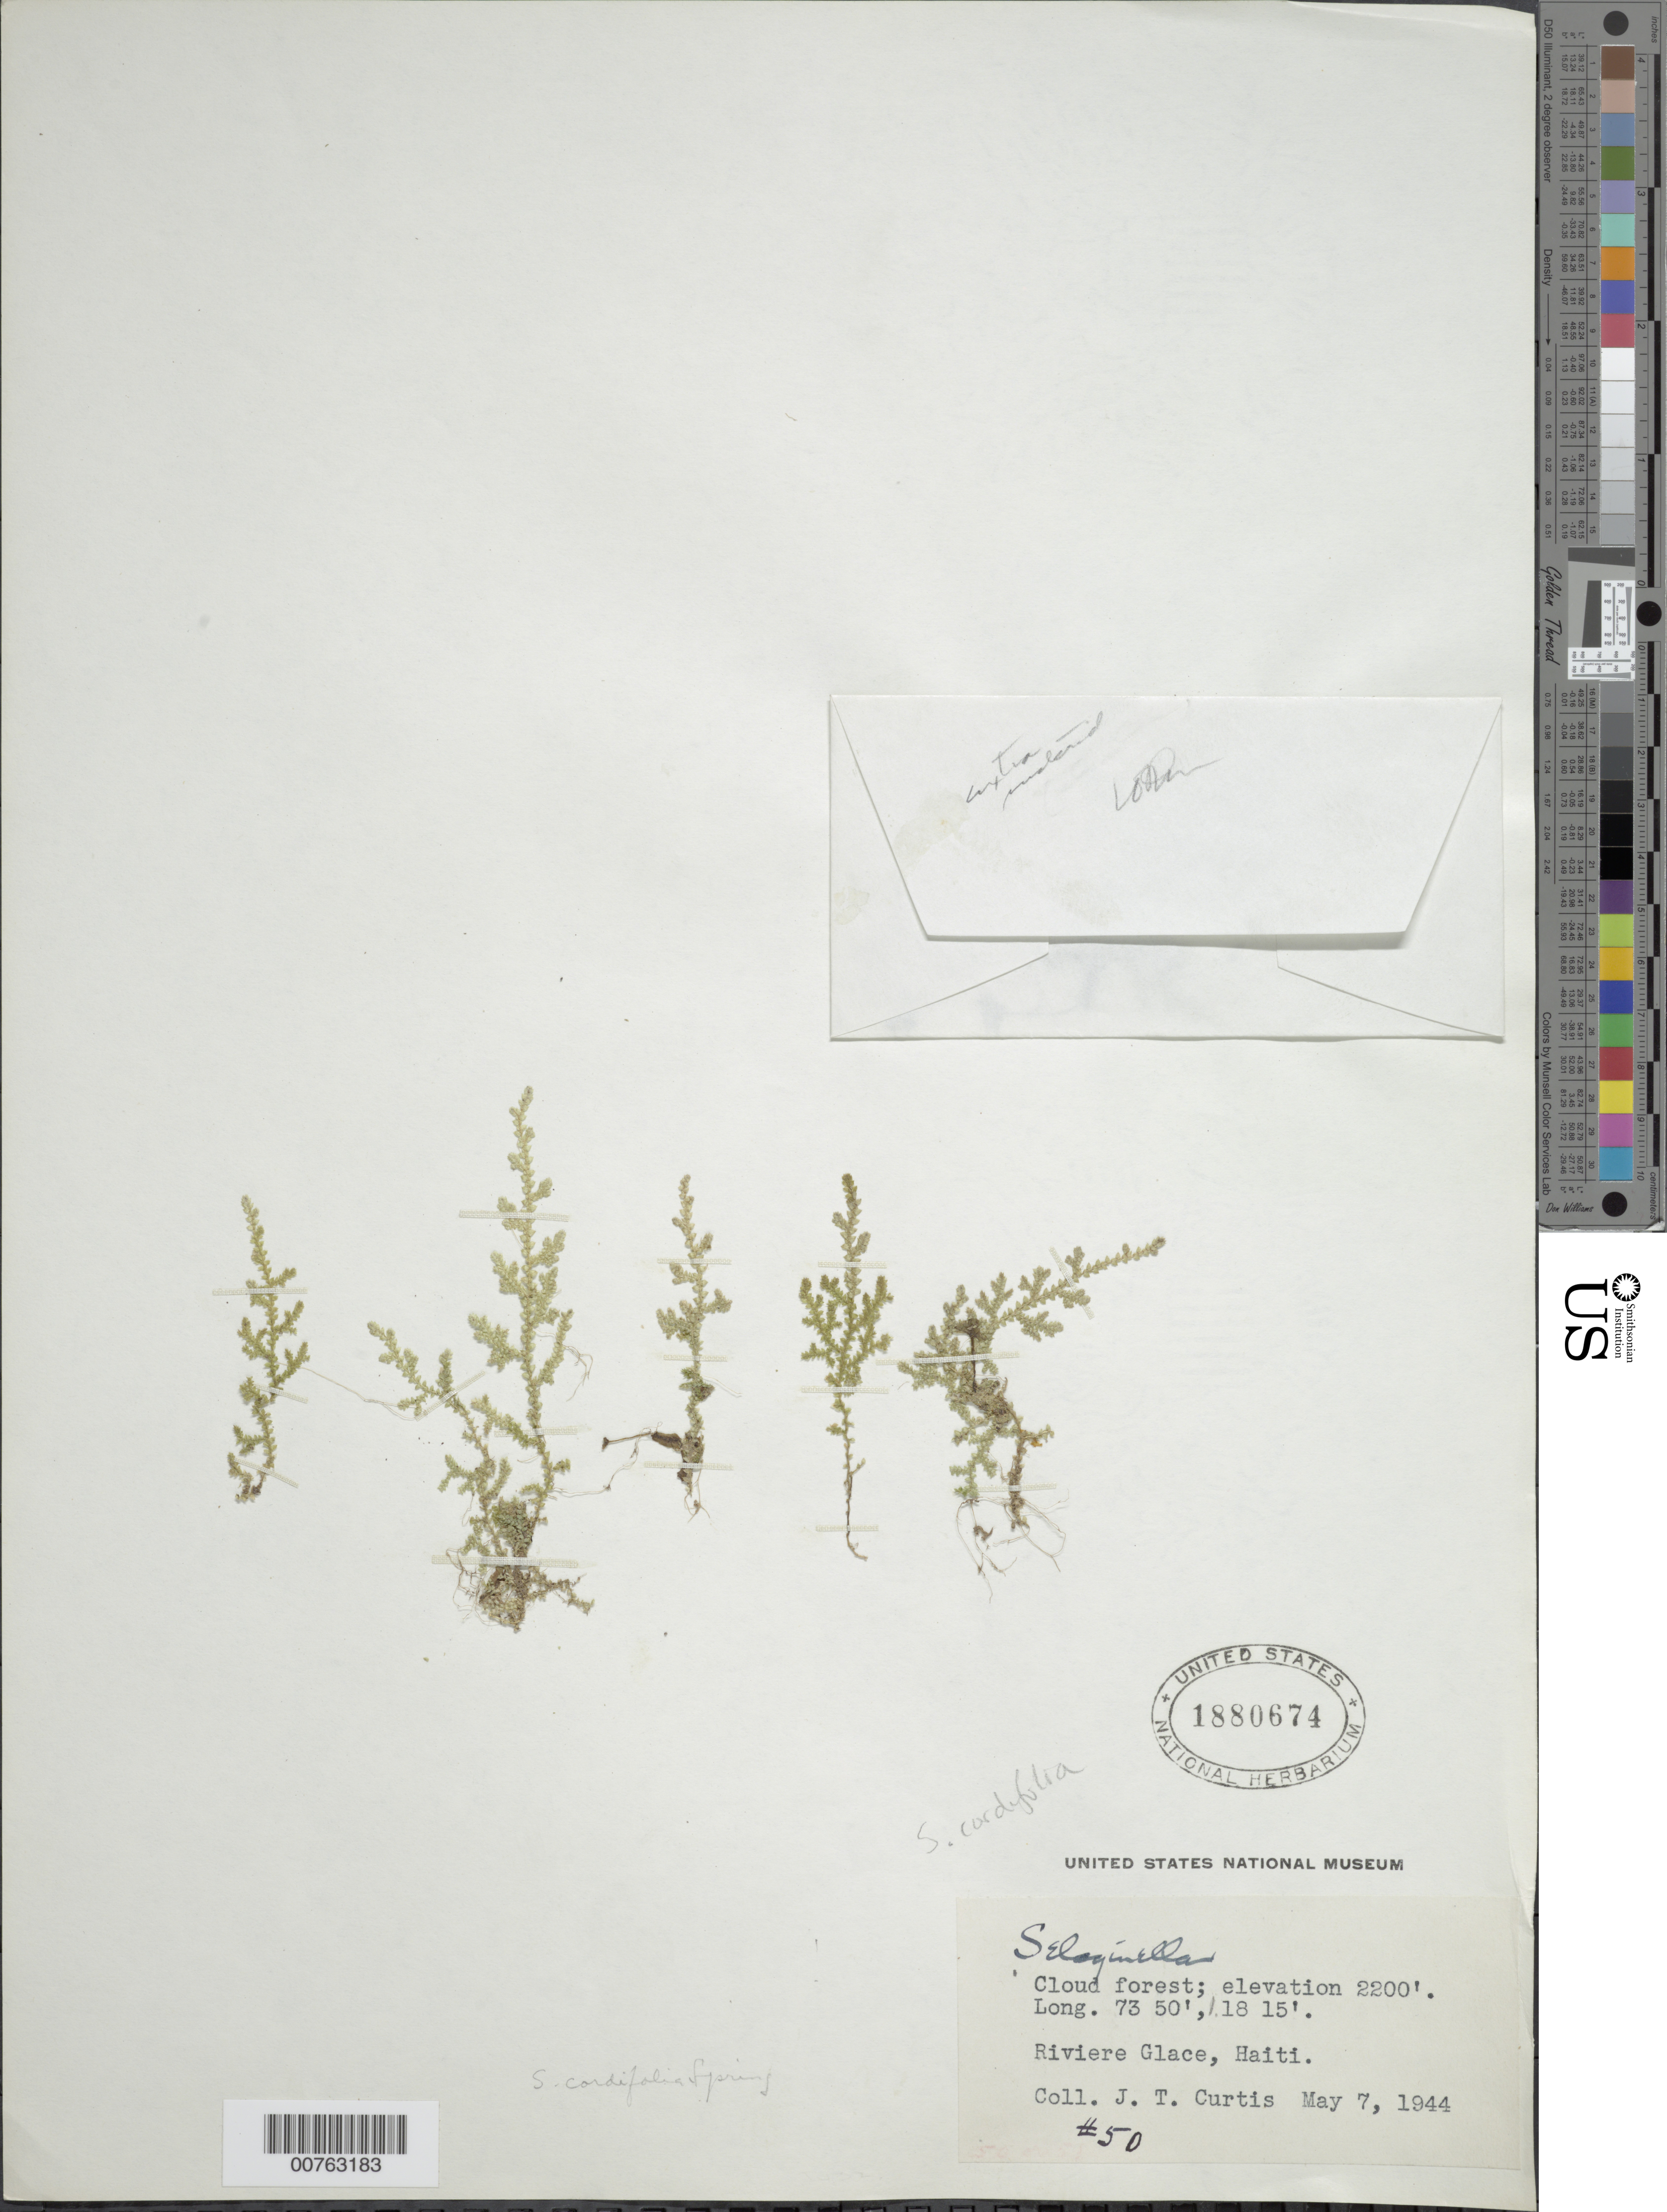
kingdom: Plantae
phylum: Tracheophyta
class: Lycopodiopsida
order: Selaginellales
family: Selaginellaceae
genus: Selaginella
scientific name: Selaginella cordifolia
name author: (Desv. ex Poir.) Spring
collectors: J. Curtis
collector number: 50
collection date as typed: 07 May 1944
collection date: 1944-05-07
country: Haiti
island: Hispaniola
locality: Riviere Glace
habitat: Cloud forest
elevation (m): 671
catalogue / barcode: US 1880674